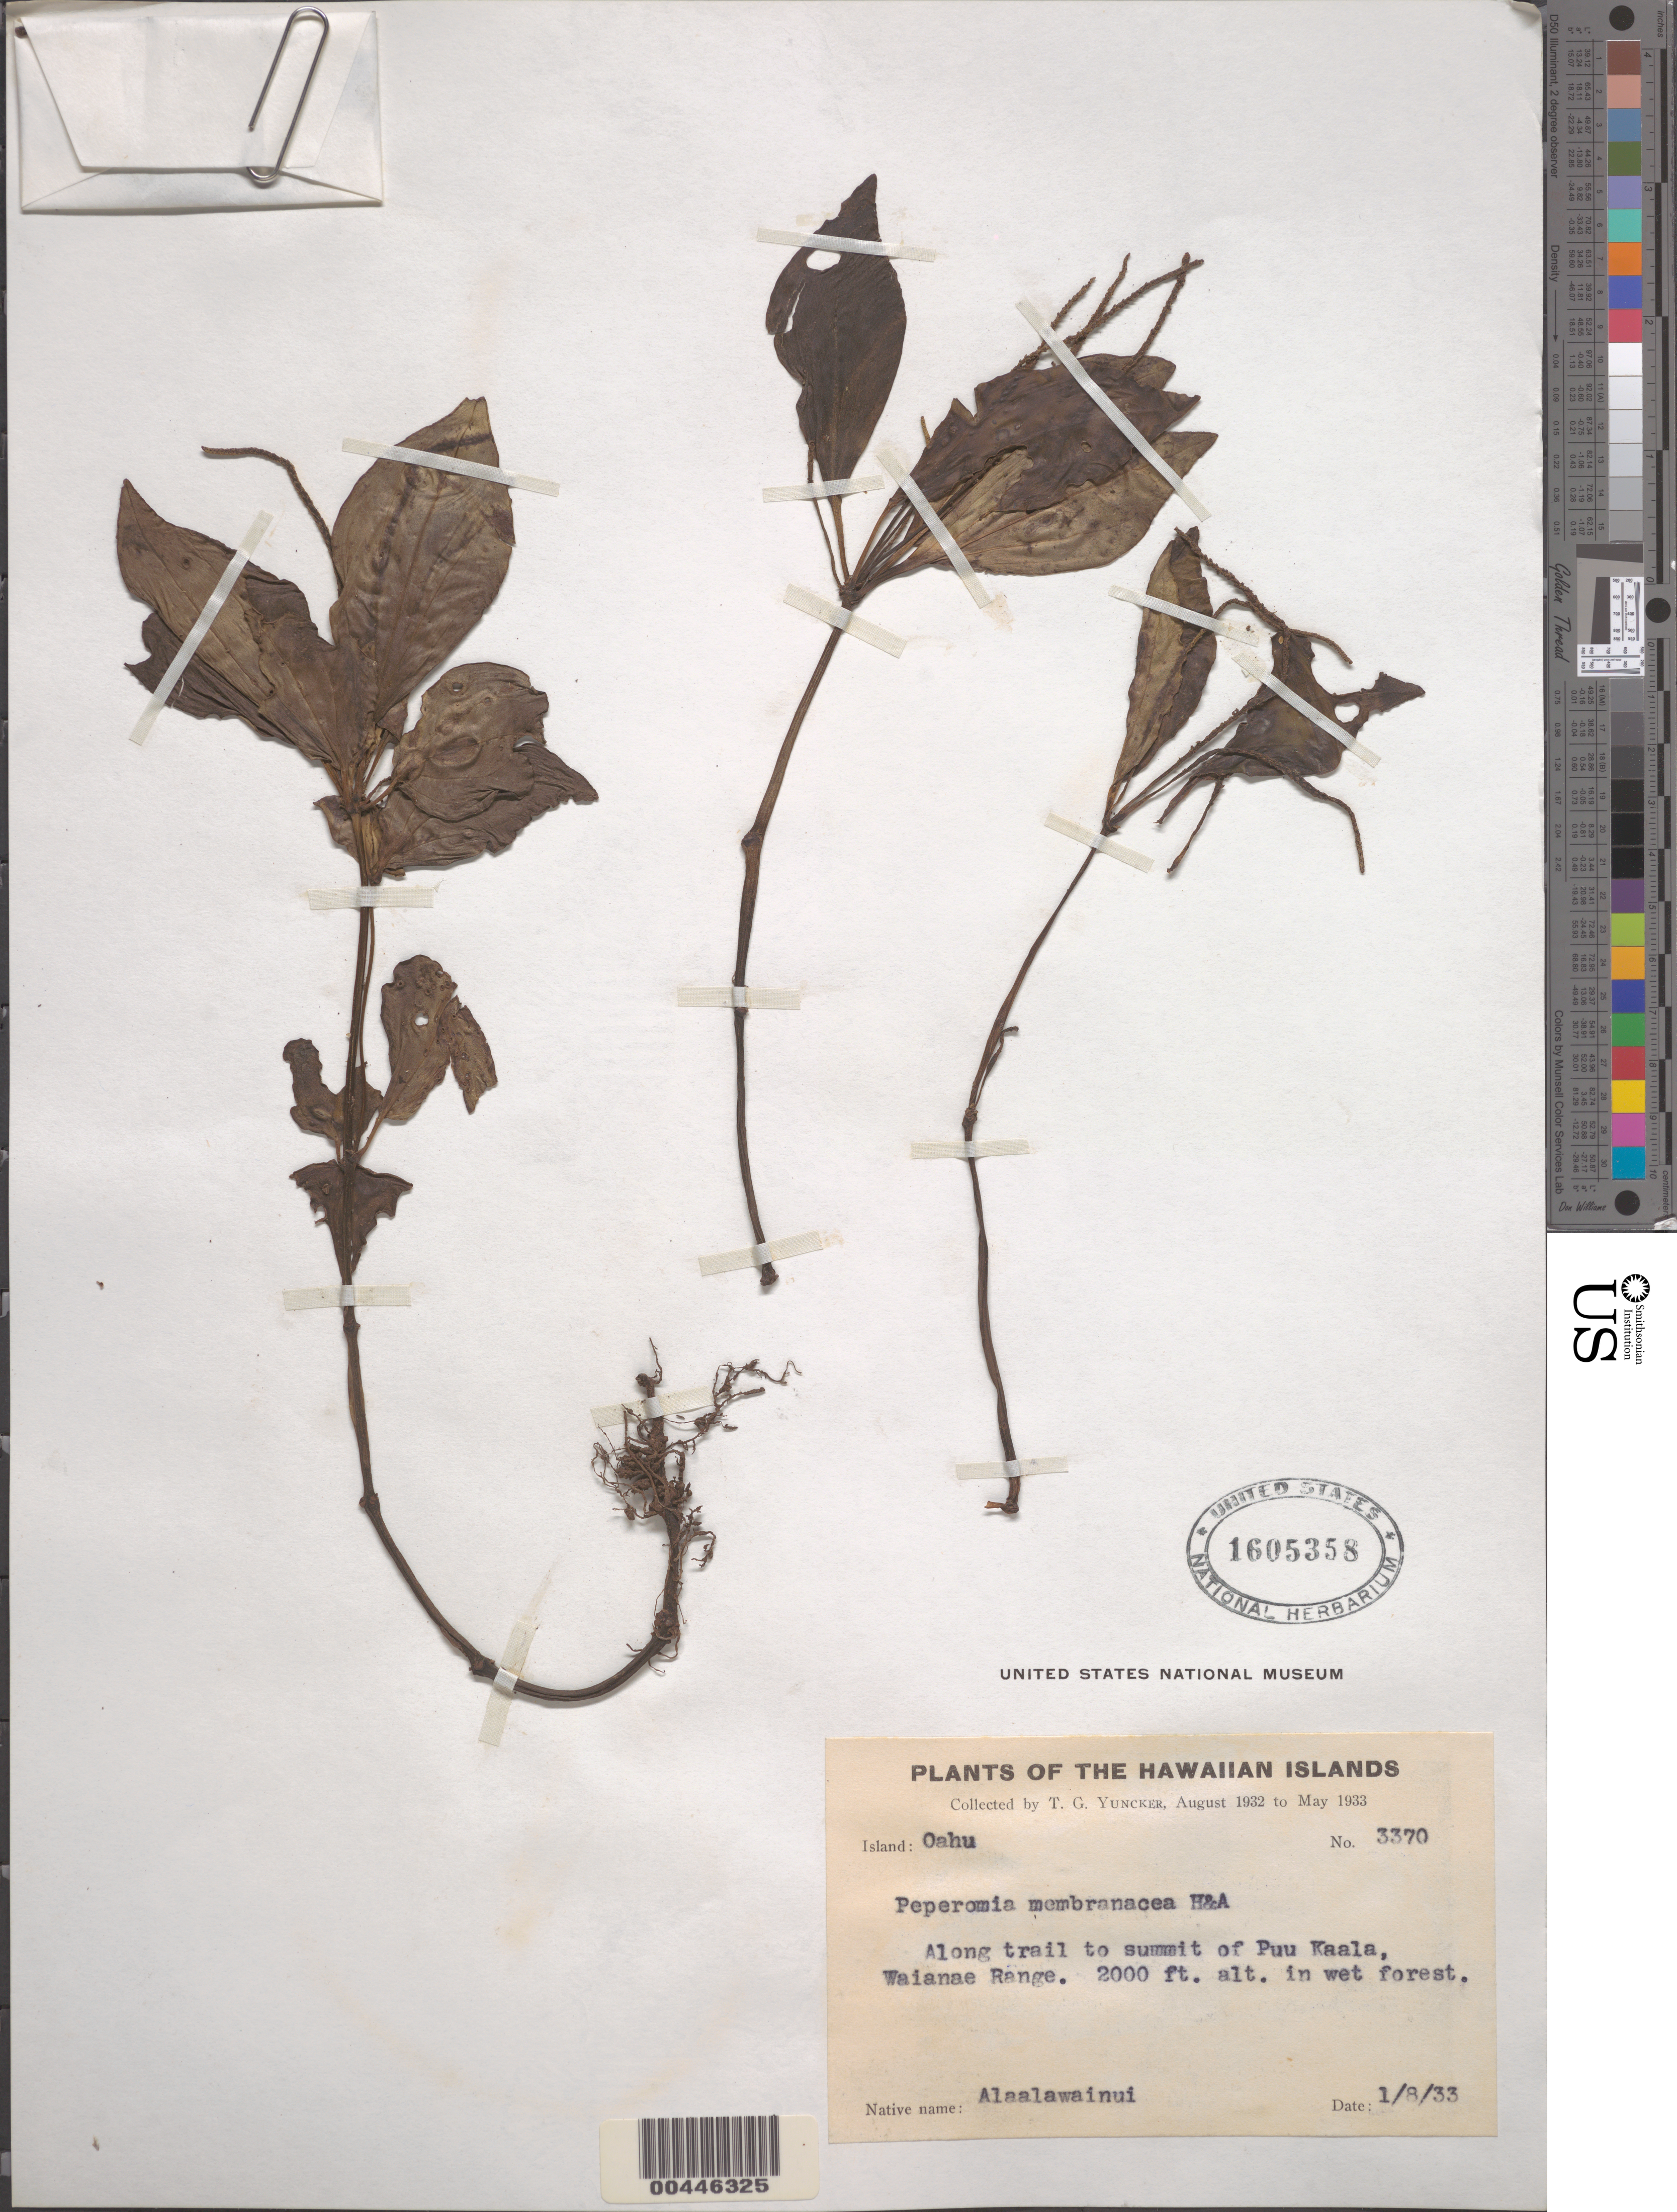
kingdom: Plantae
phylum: Tracheophyta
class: Magnoliopsida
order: Piperales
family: Piperaceae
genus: Peperomia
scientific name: Peperomia membranacea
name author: Hook. & Arn.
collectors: T. G. Yuncker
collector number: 3370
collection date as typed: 1 Aug 1933 or 8 Jan 1933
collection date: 1933-01-08 or 1933-08-01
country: United States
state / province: Hawaii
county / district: Honolulu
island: Oahu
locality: Along trail to summit of Puu Kaala, Waianae Range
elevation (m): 610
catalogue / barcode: US 1605358